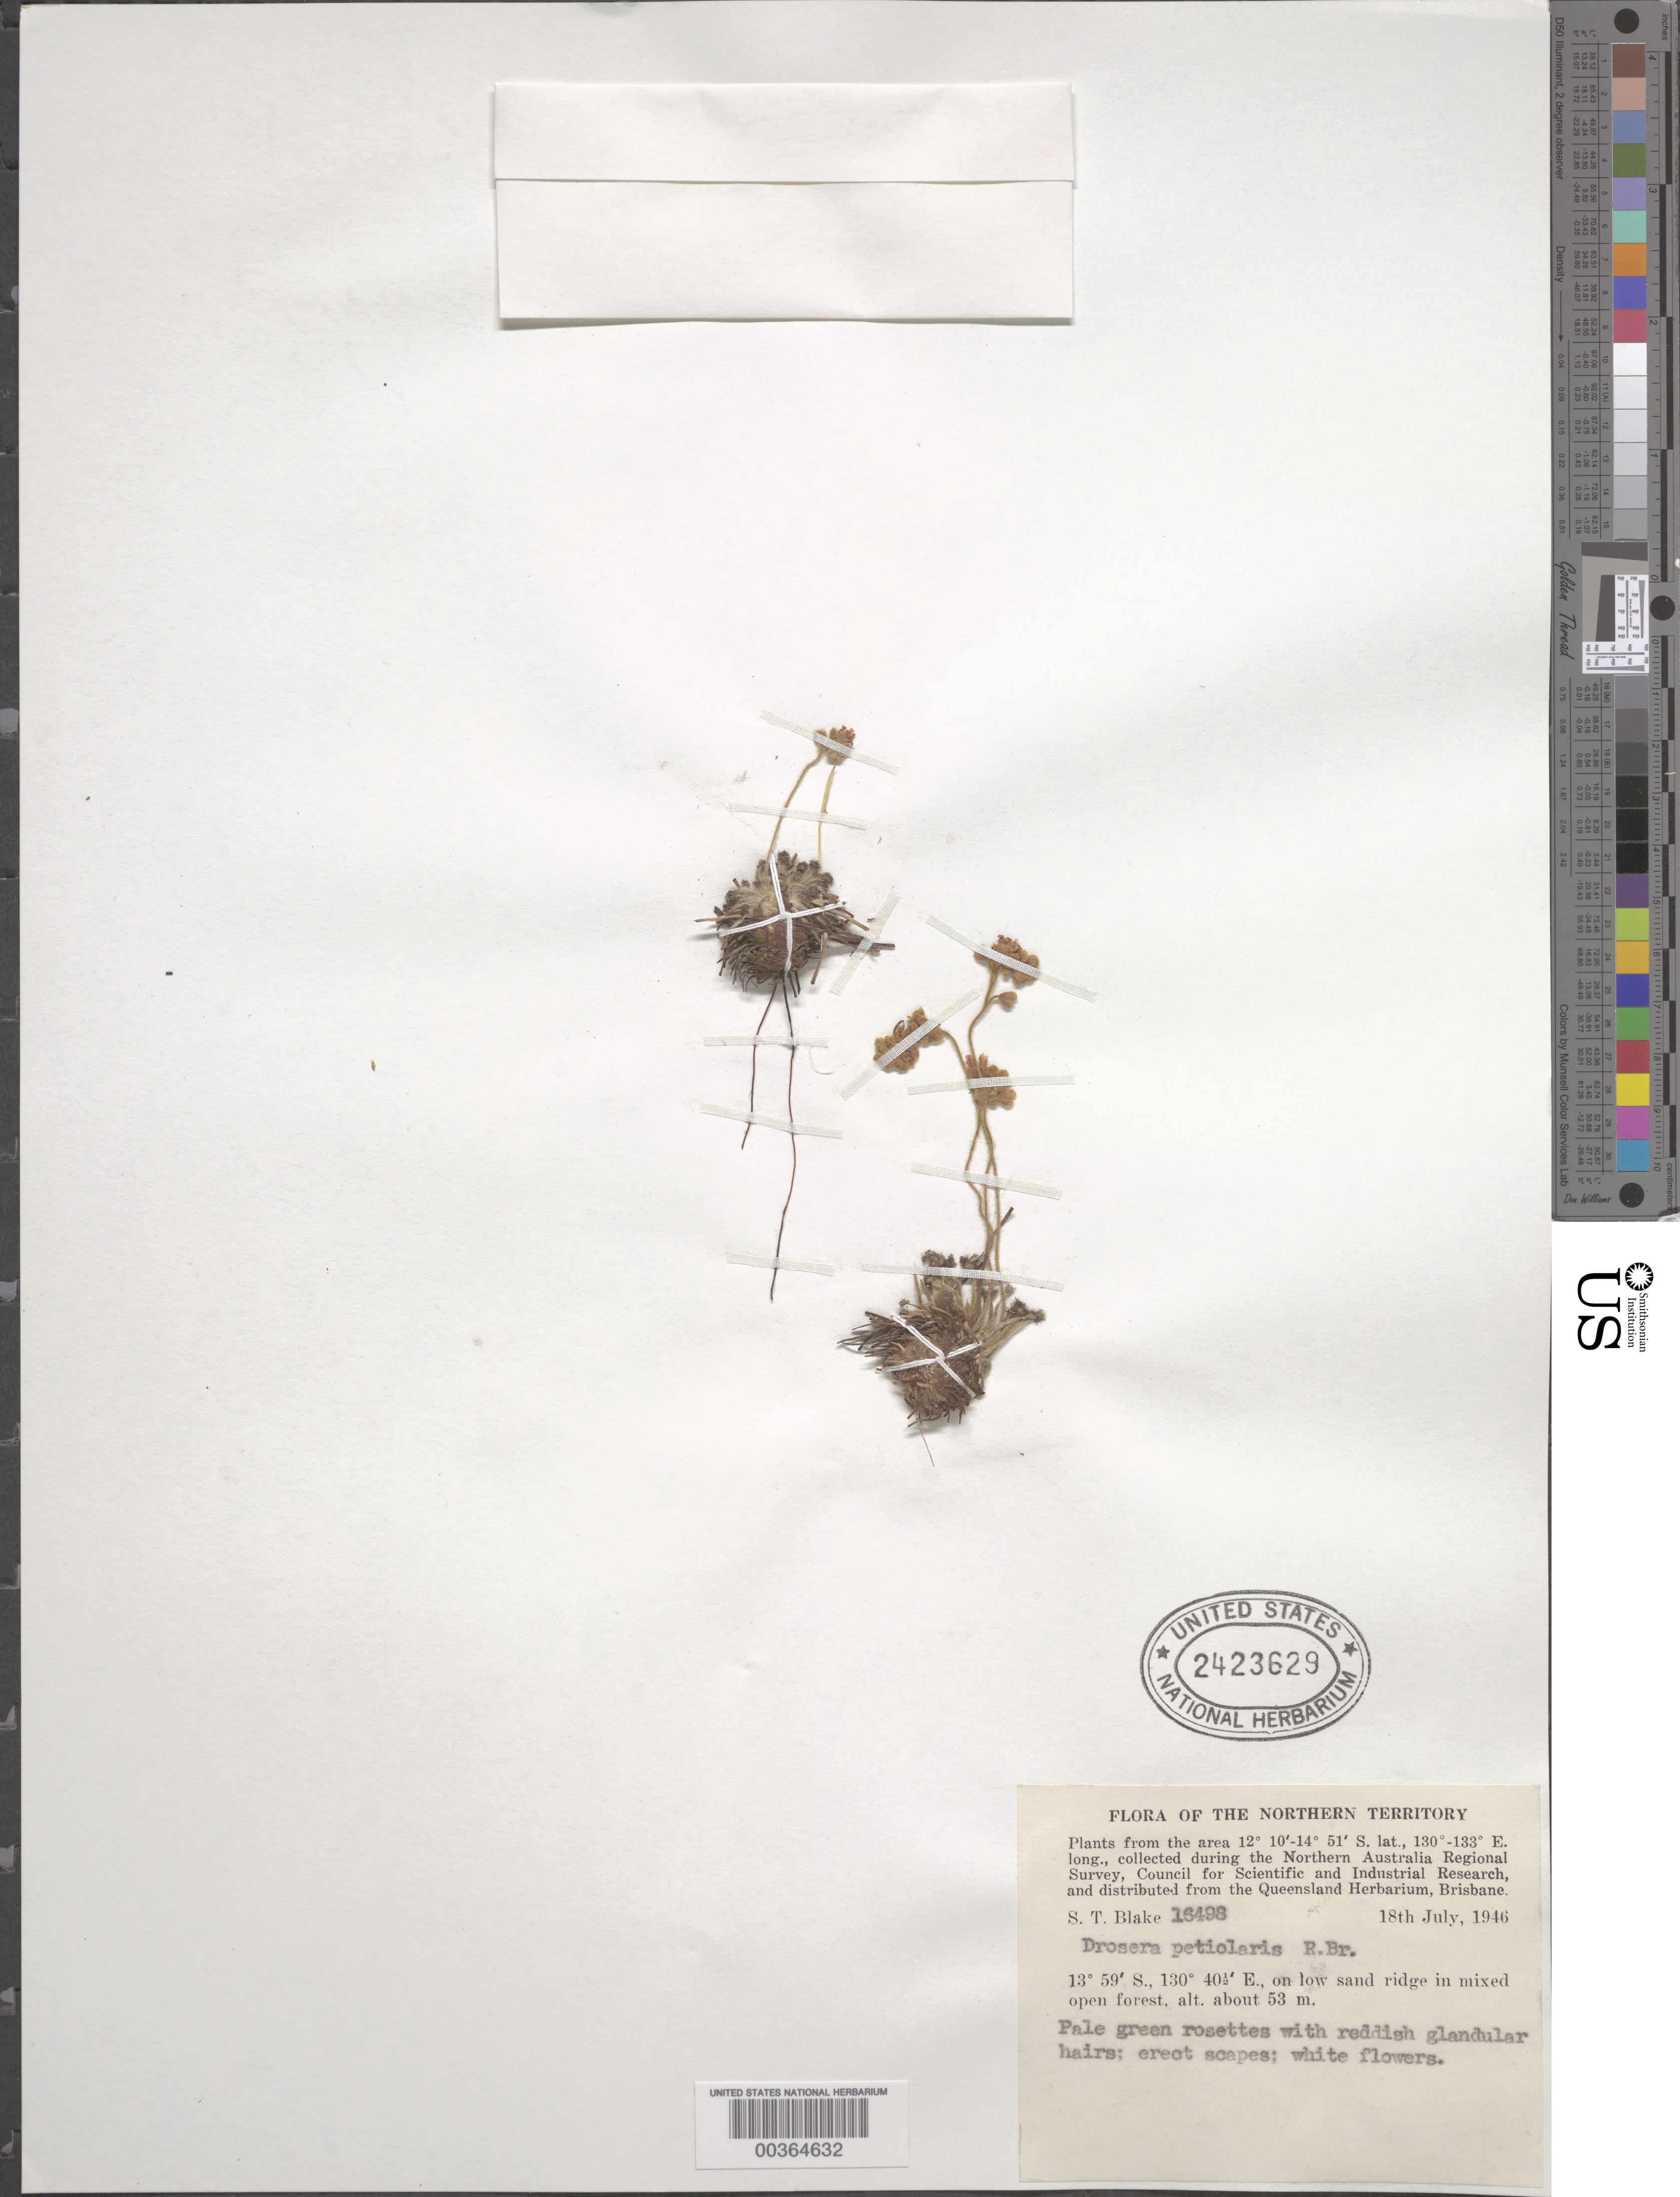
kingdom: Plantae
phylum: Tracheophyta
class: Magnoliopsida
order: Caryophyllales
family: Droseraceae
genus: Drosera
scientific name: Drosera petiolaris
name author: R. Br. ex DC.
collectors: S. T. Blake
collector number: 16498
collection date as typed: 18 Jul 1946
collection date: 1946-07-18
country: Australia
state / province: Northern Territory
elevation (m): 53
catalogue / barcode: US 2423629